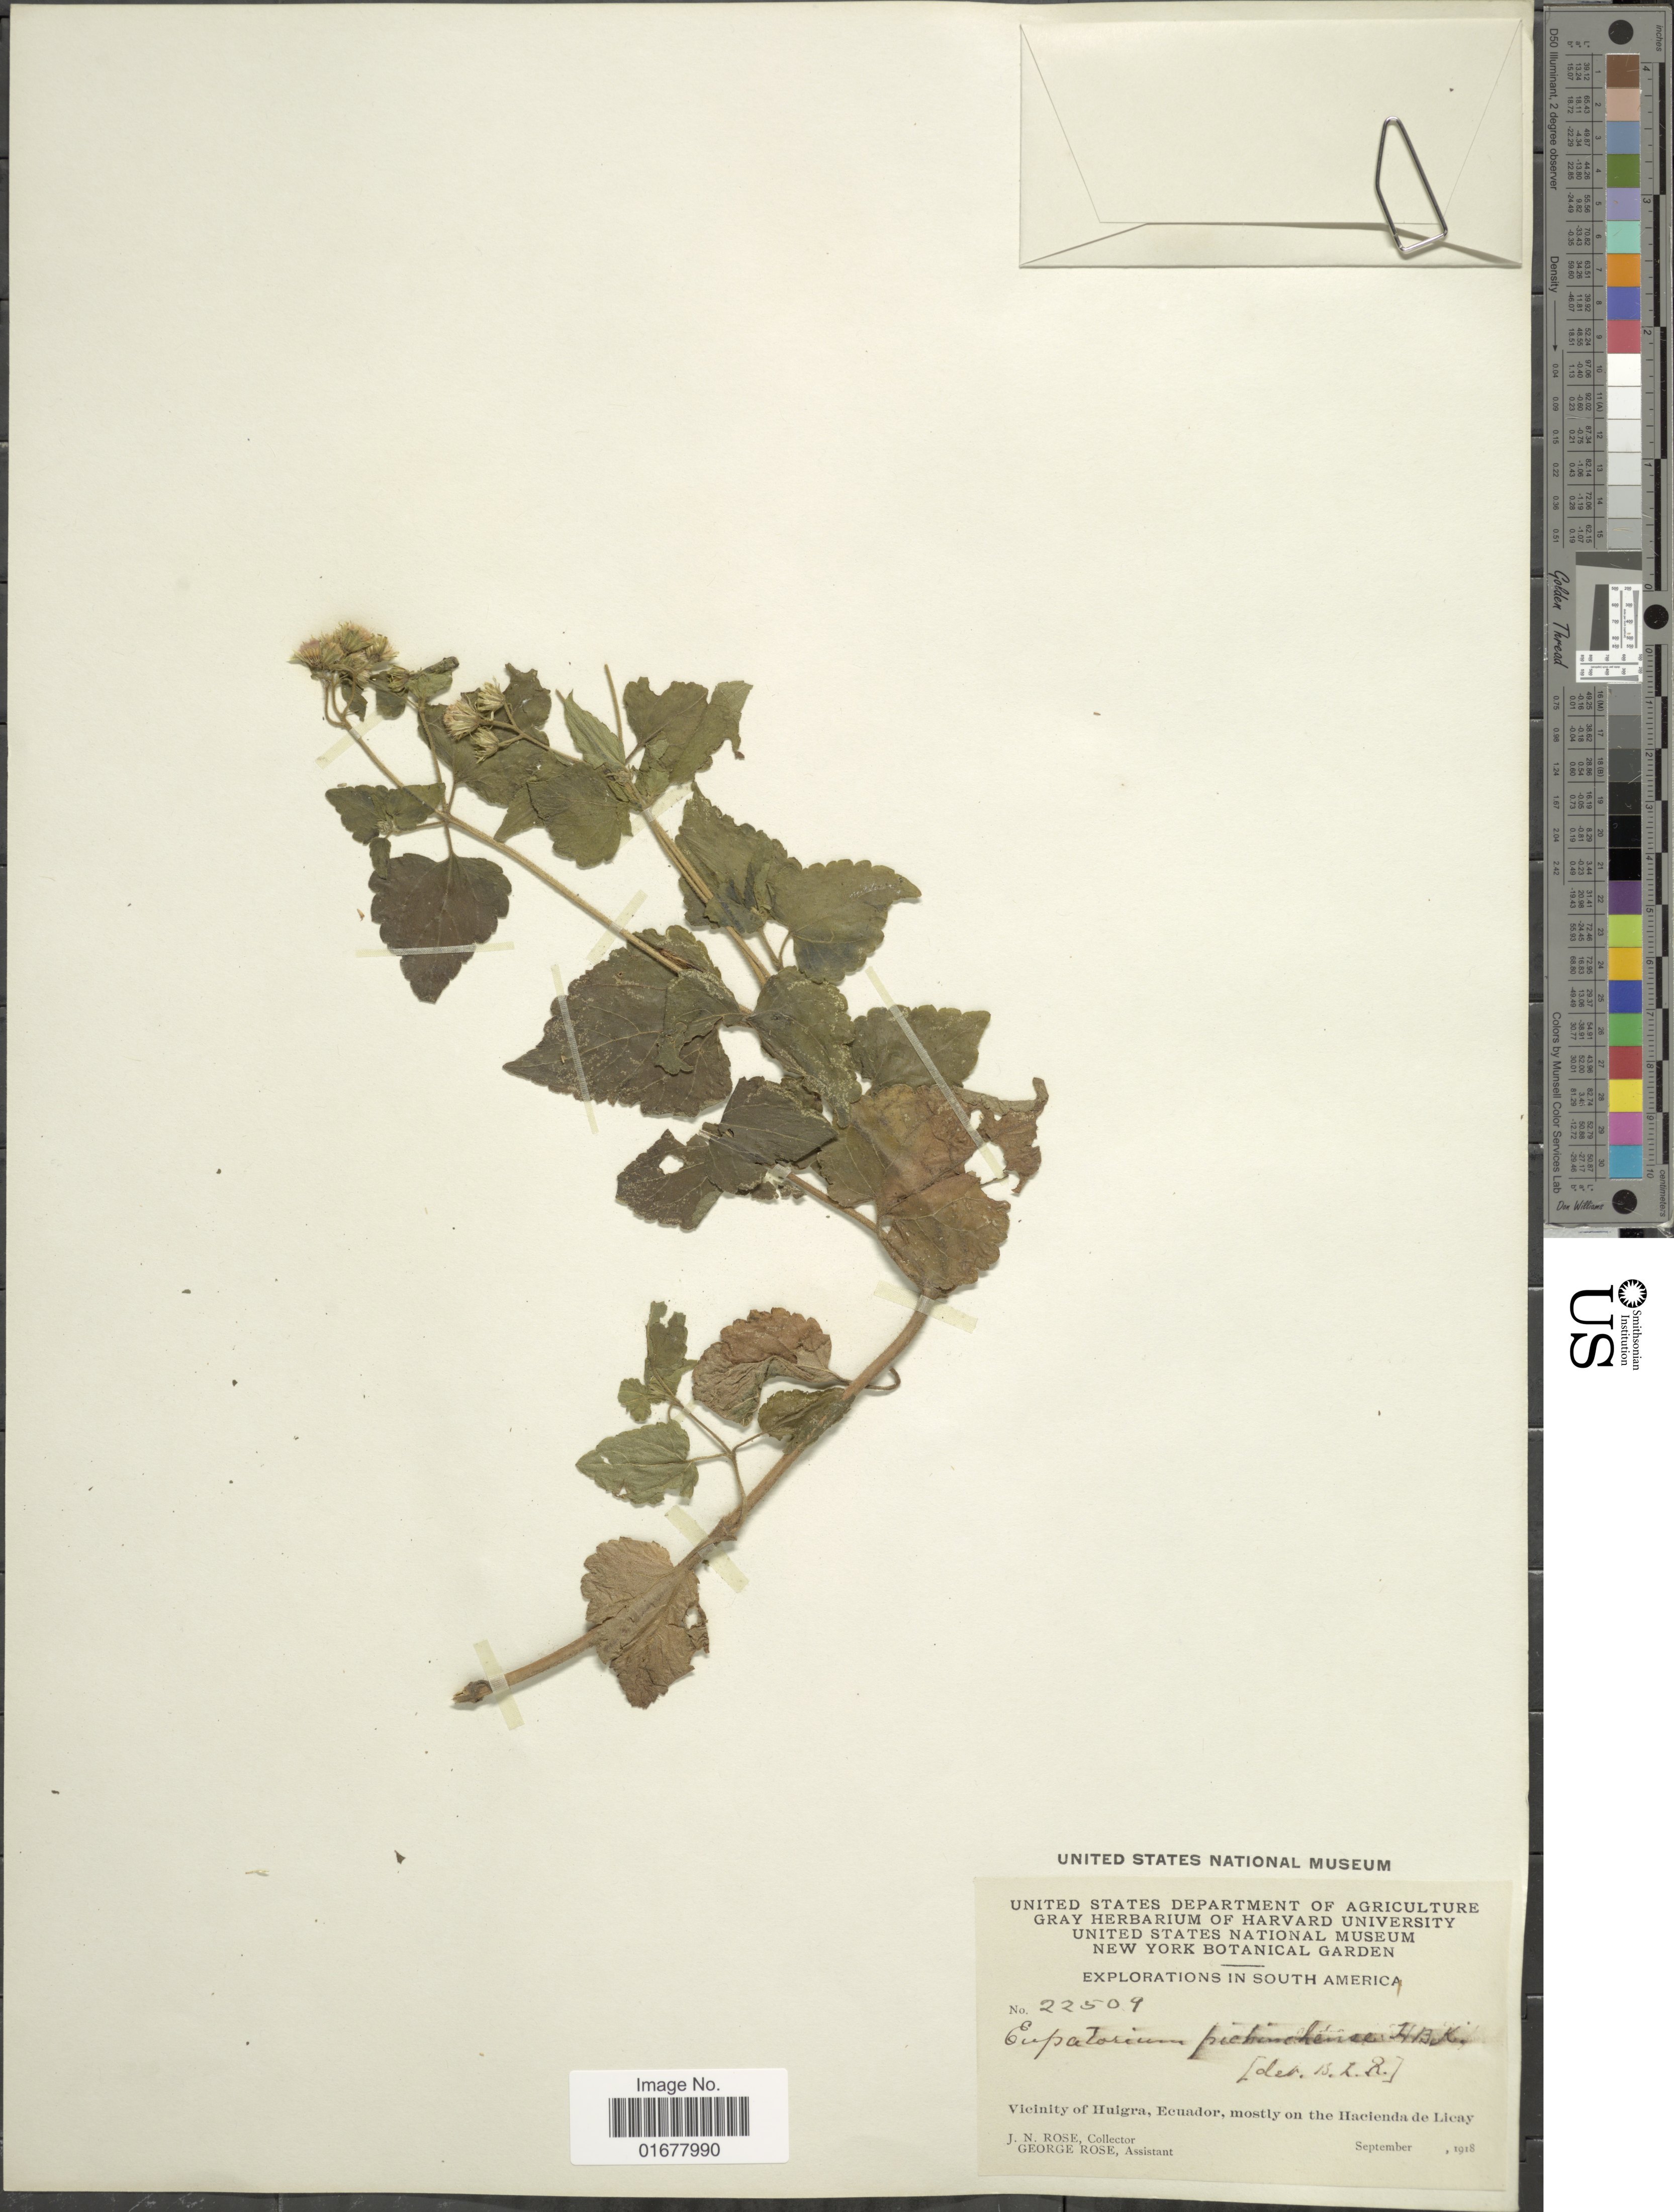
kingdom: Plantae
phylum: Tracheophyta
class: Magnoliopsida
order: Asterales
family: Asteraceae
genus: Ageratina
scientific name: Ageratina pichinchensis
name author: (Kunth) R.M. King & H. Rob.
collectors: J. N. Rose & G. Rose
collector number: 22509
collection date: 1918-09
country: Ecuador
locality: Vicinity of Huigra, Ecuador, mostly on the Hacienda de Licay